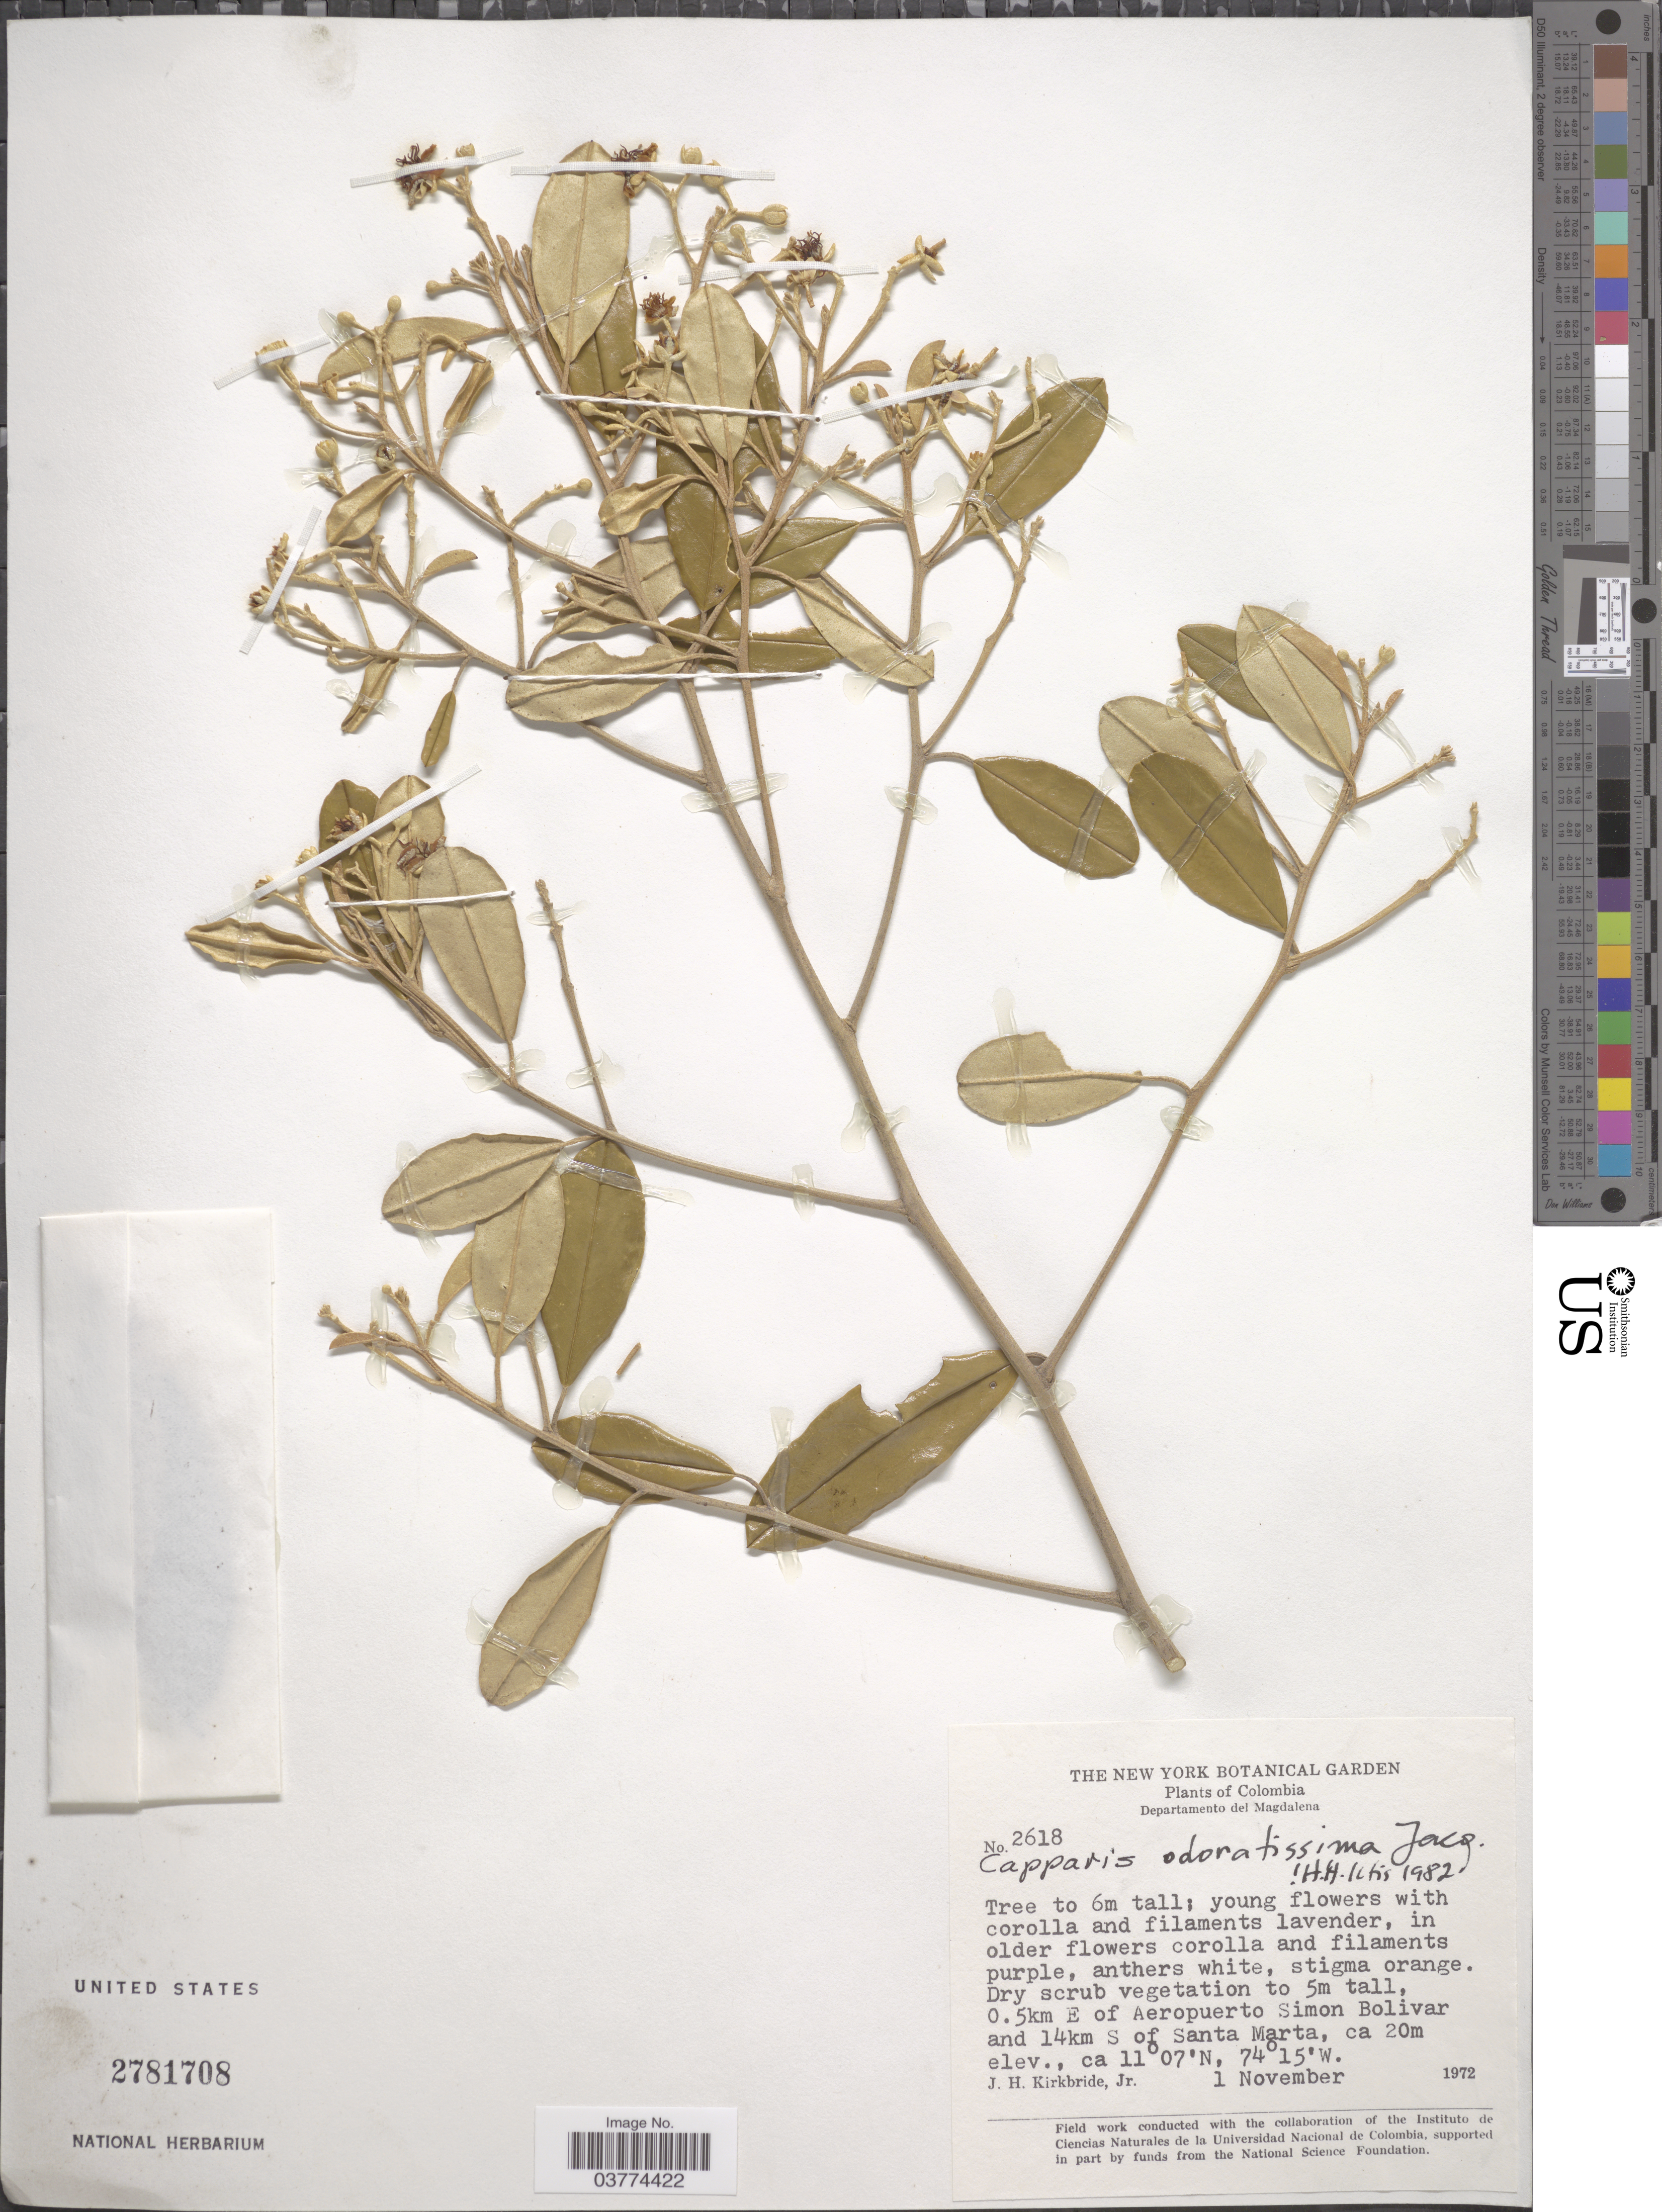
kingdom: Plantae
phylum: Tracheophyta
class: Magnoliopsida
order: Brassicales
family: Capparaceae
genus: Quadrella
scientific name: Quadrella odoratissima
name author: (Jacq.) Hutch.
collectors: J. H. Kirkbride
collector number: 2618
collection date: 1972-11-01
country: Colombia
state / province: Magdalena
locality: Departamento del Magdalena. 0.5 km E of Aeropuerto Simon Bolivar and 14 km S of Santa Marta.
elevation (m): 20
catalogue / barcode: US 2781708